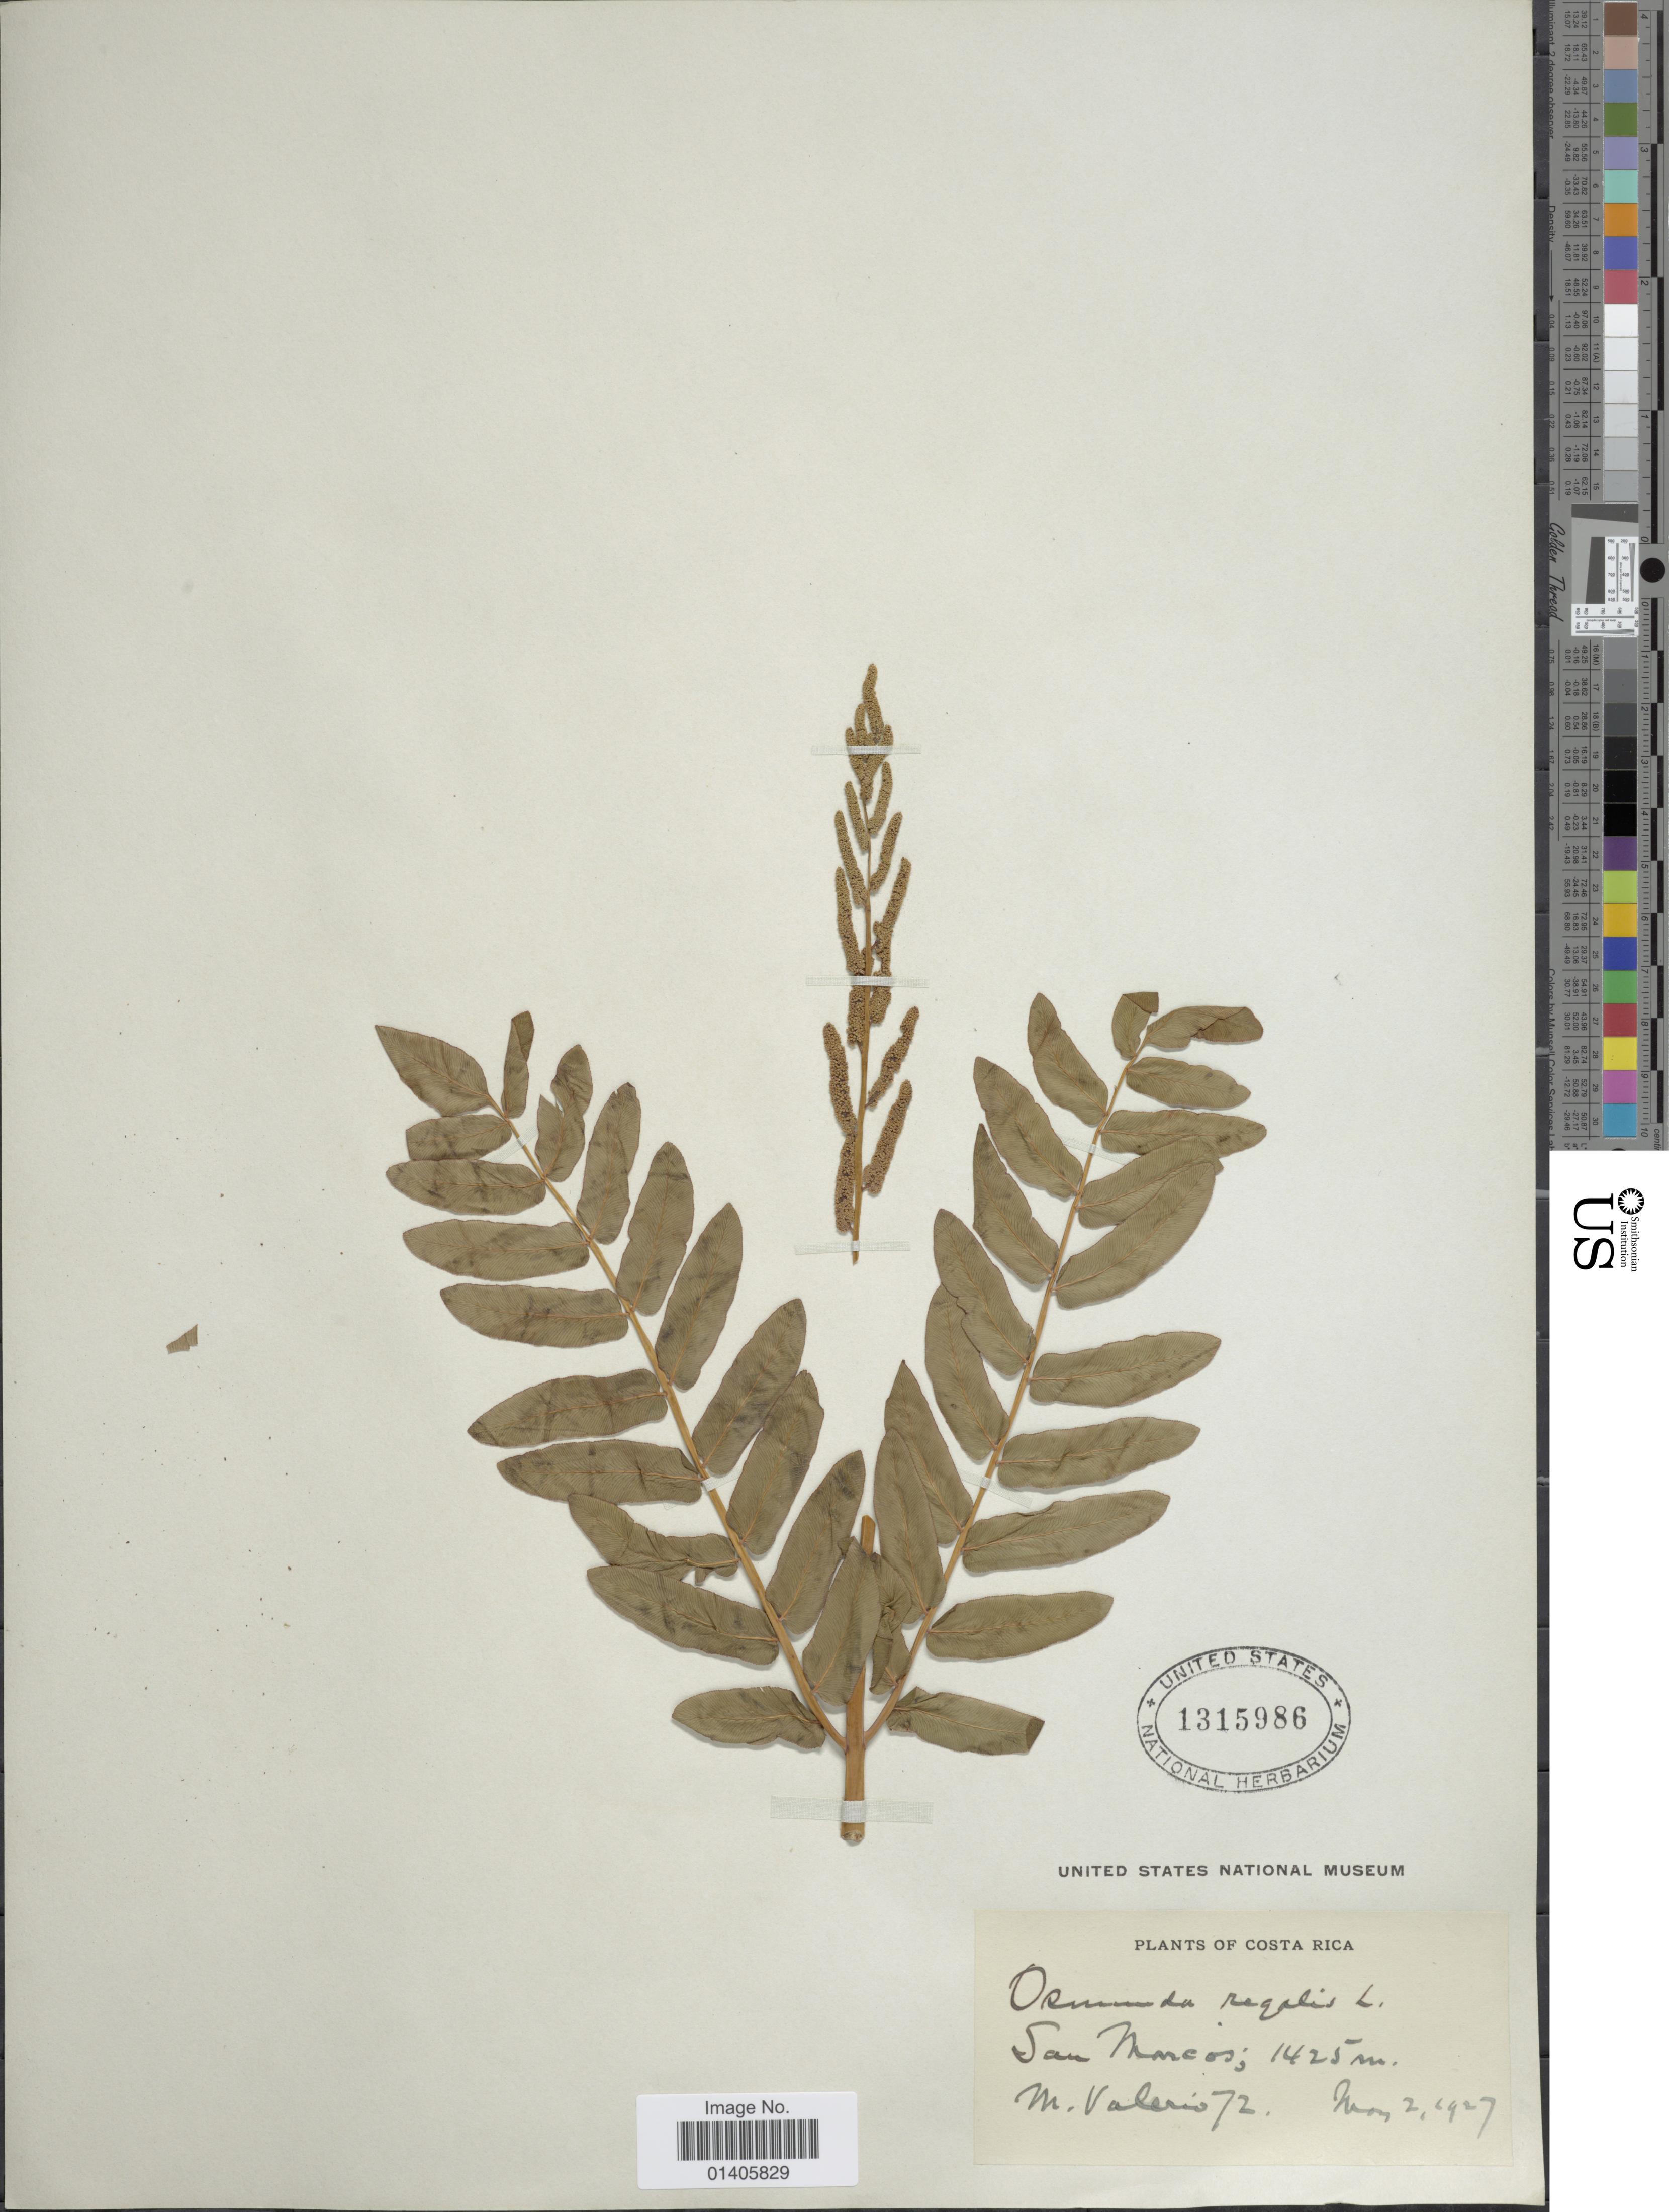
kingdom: Plantae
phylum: Tracheophyta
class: Polypodiopsida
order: Osmundales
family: Osmundaceae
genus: Osmunda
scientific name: Osmunda regalis var. palustris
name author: (Schrad.) C. Chr. ex Angely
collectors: M. Valerio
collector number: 72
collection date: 1927-05-02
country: Costa Rica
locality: San Marcos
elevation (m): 1425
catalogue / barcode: US 1315986